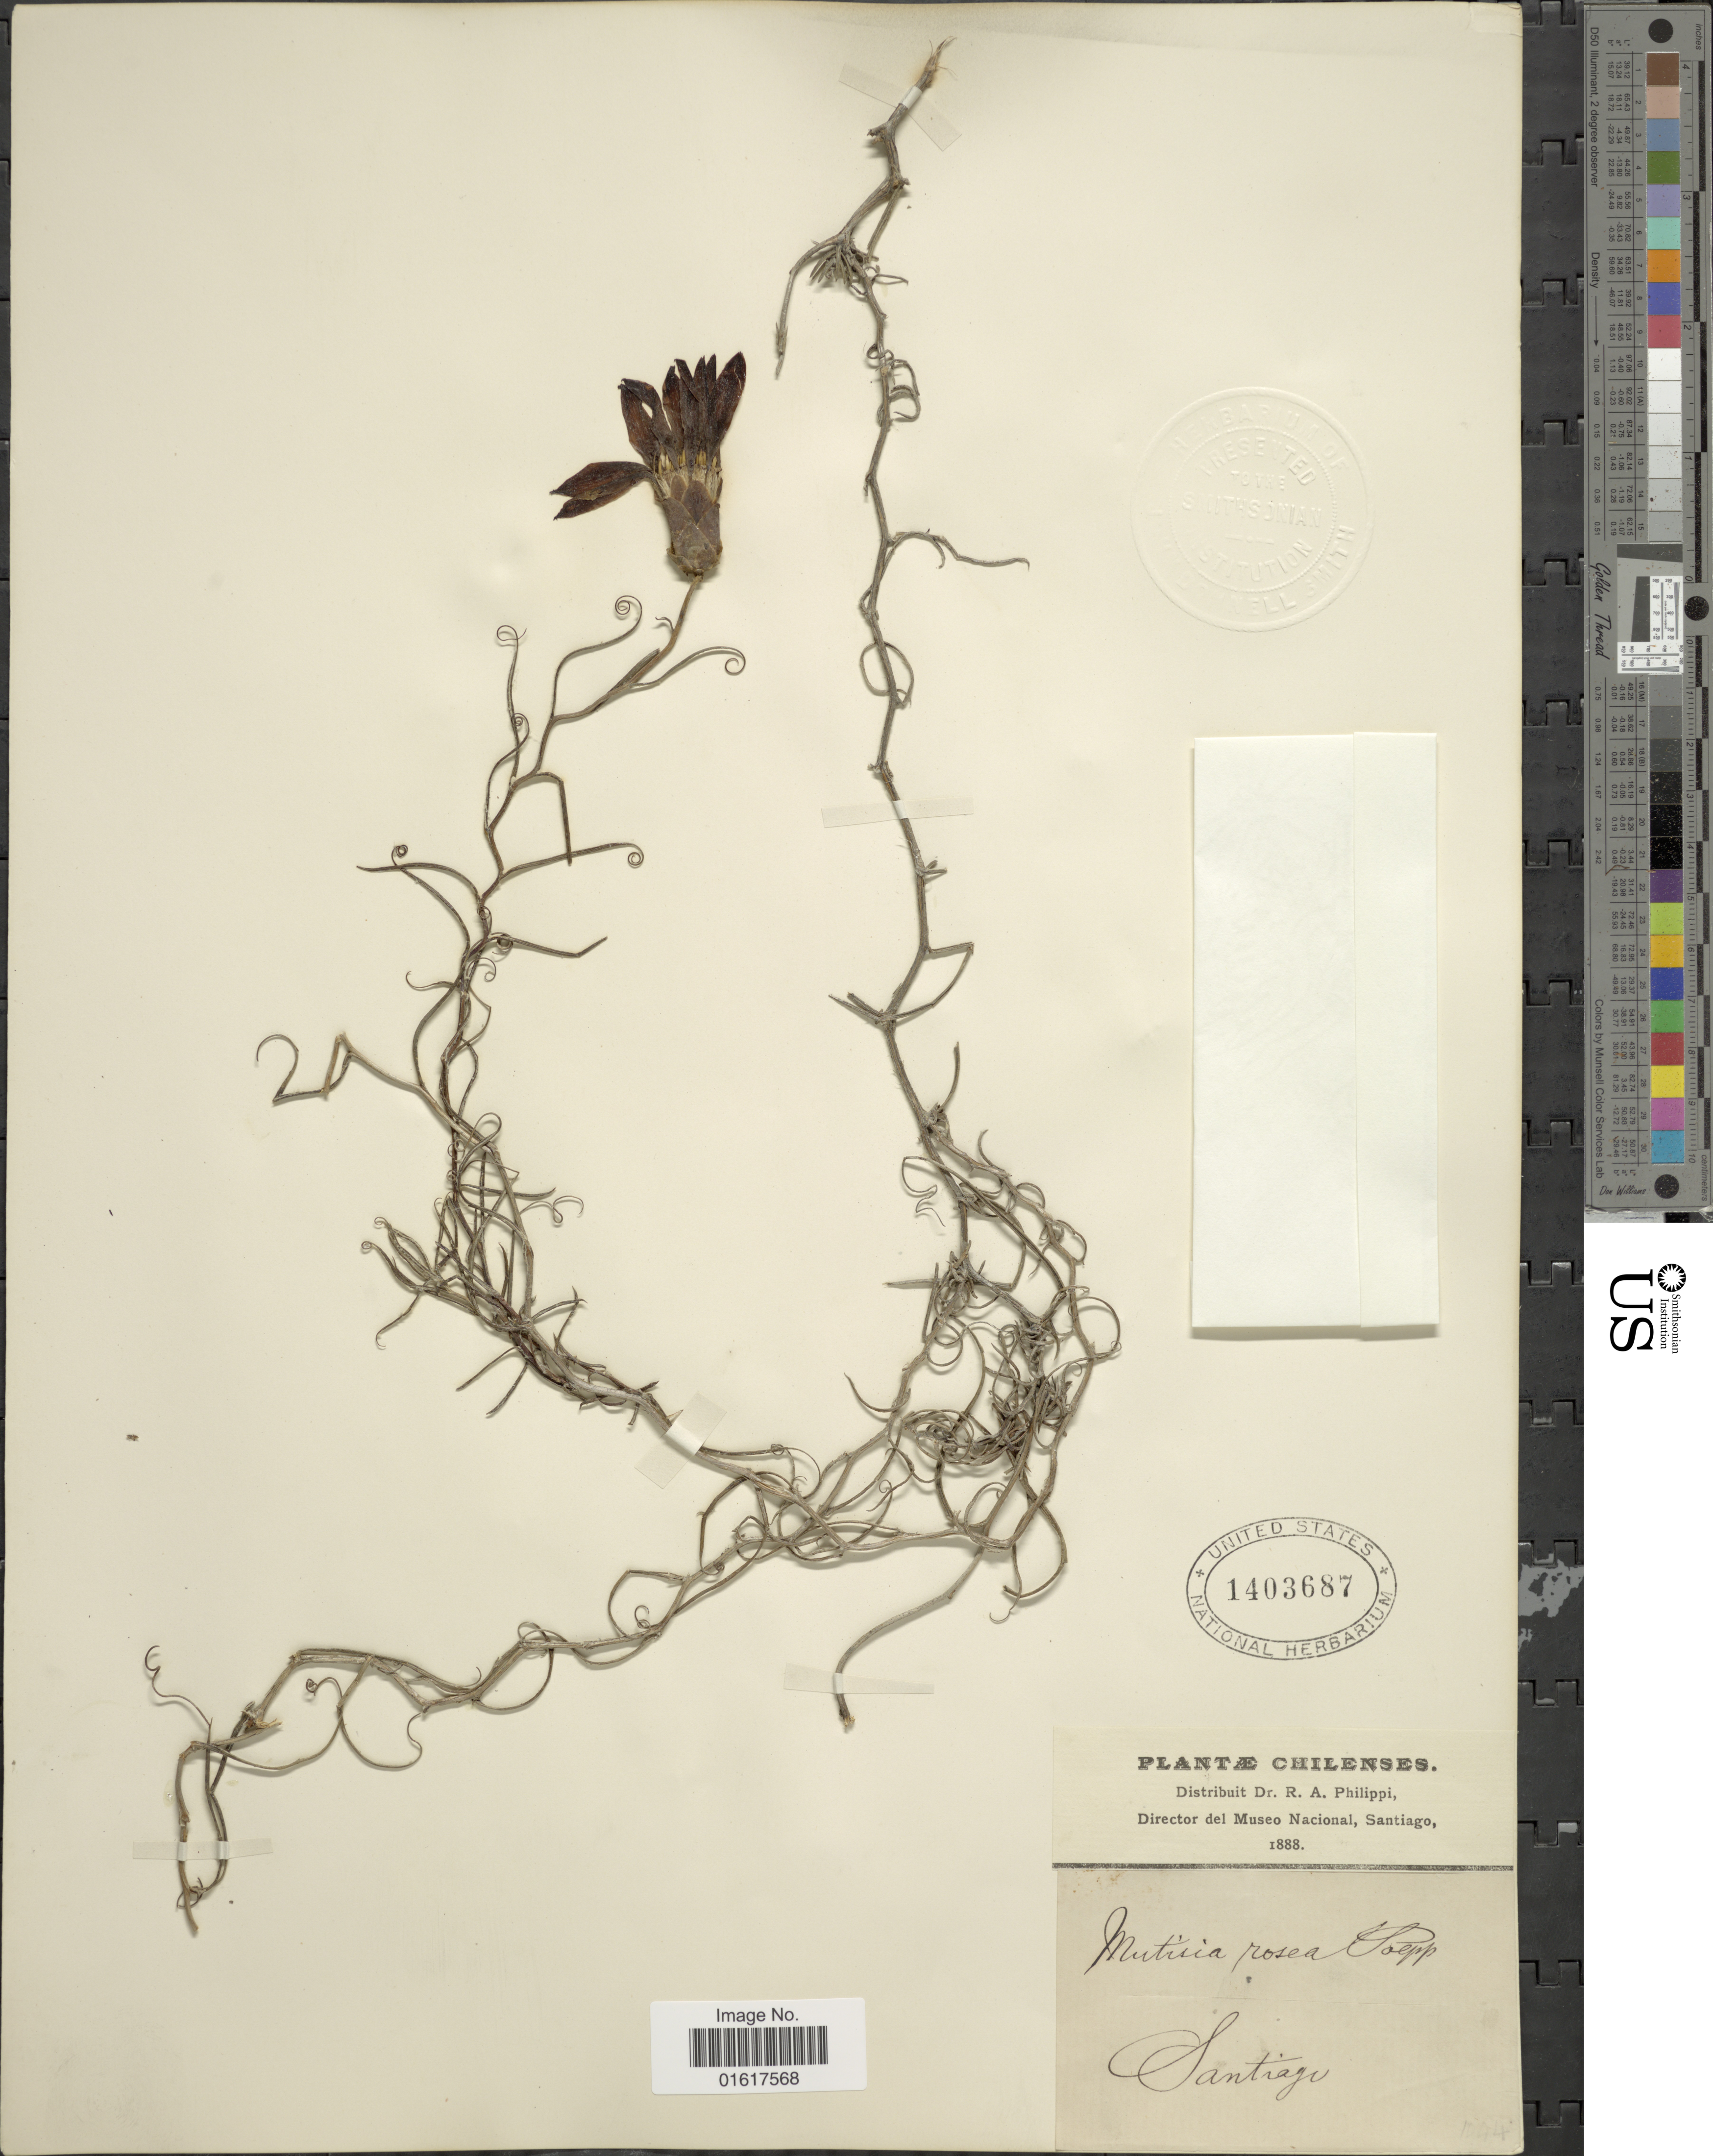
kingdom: Plantae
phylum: Tracheophyta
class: Magnoliopsida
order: Asterales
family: Asteraceae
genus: Mutisia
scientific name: Mutisia rosea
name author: Poepp. ex Less.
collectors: R. A. Philippi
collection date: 1888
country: Chile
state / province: Región Metropolitana (RM)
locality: Santiago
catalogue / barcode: US 1403687